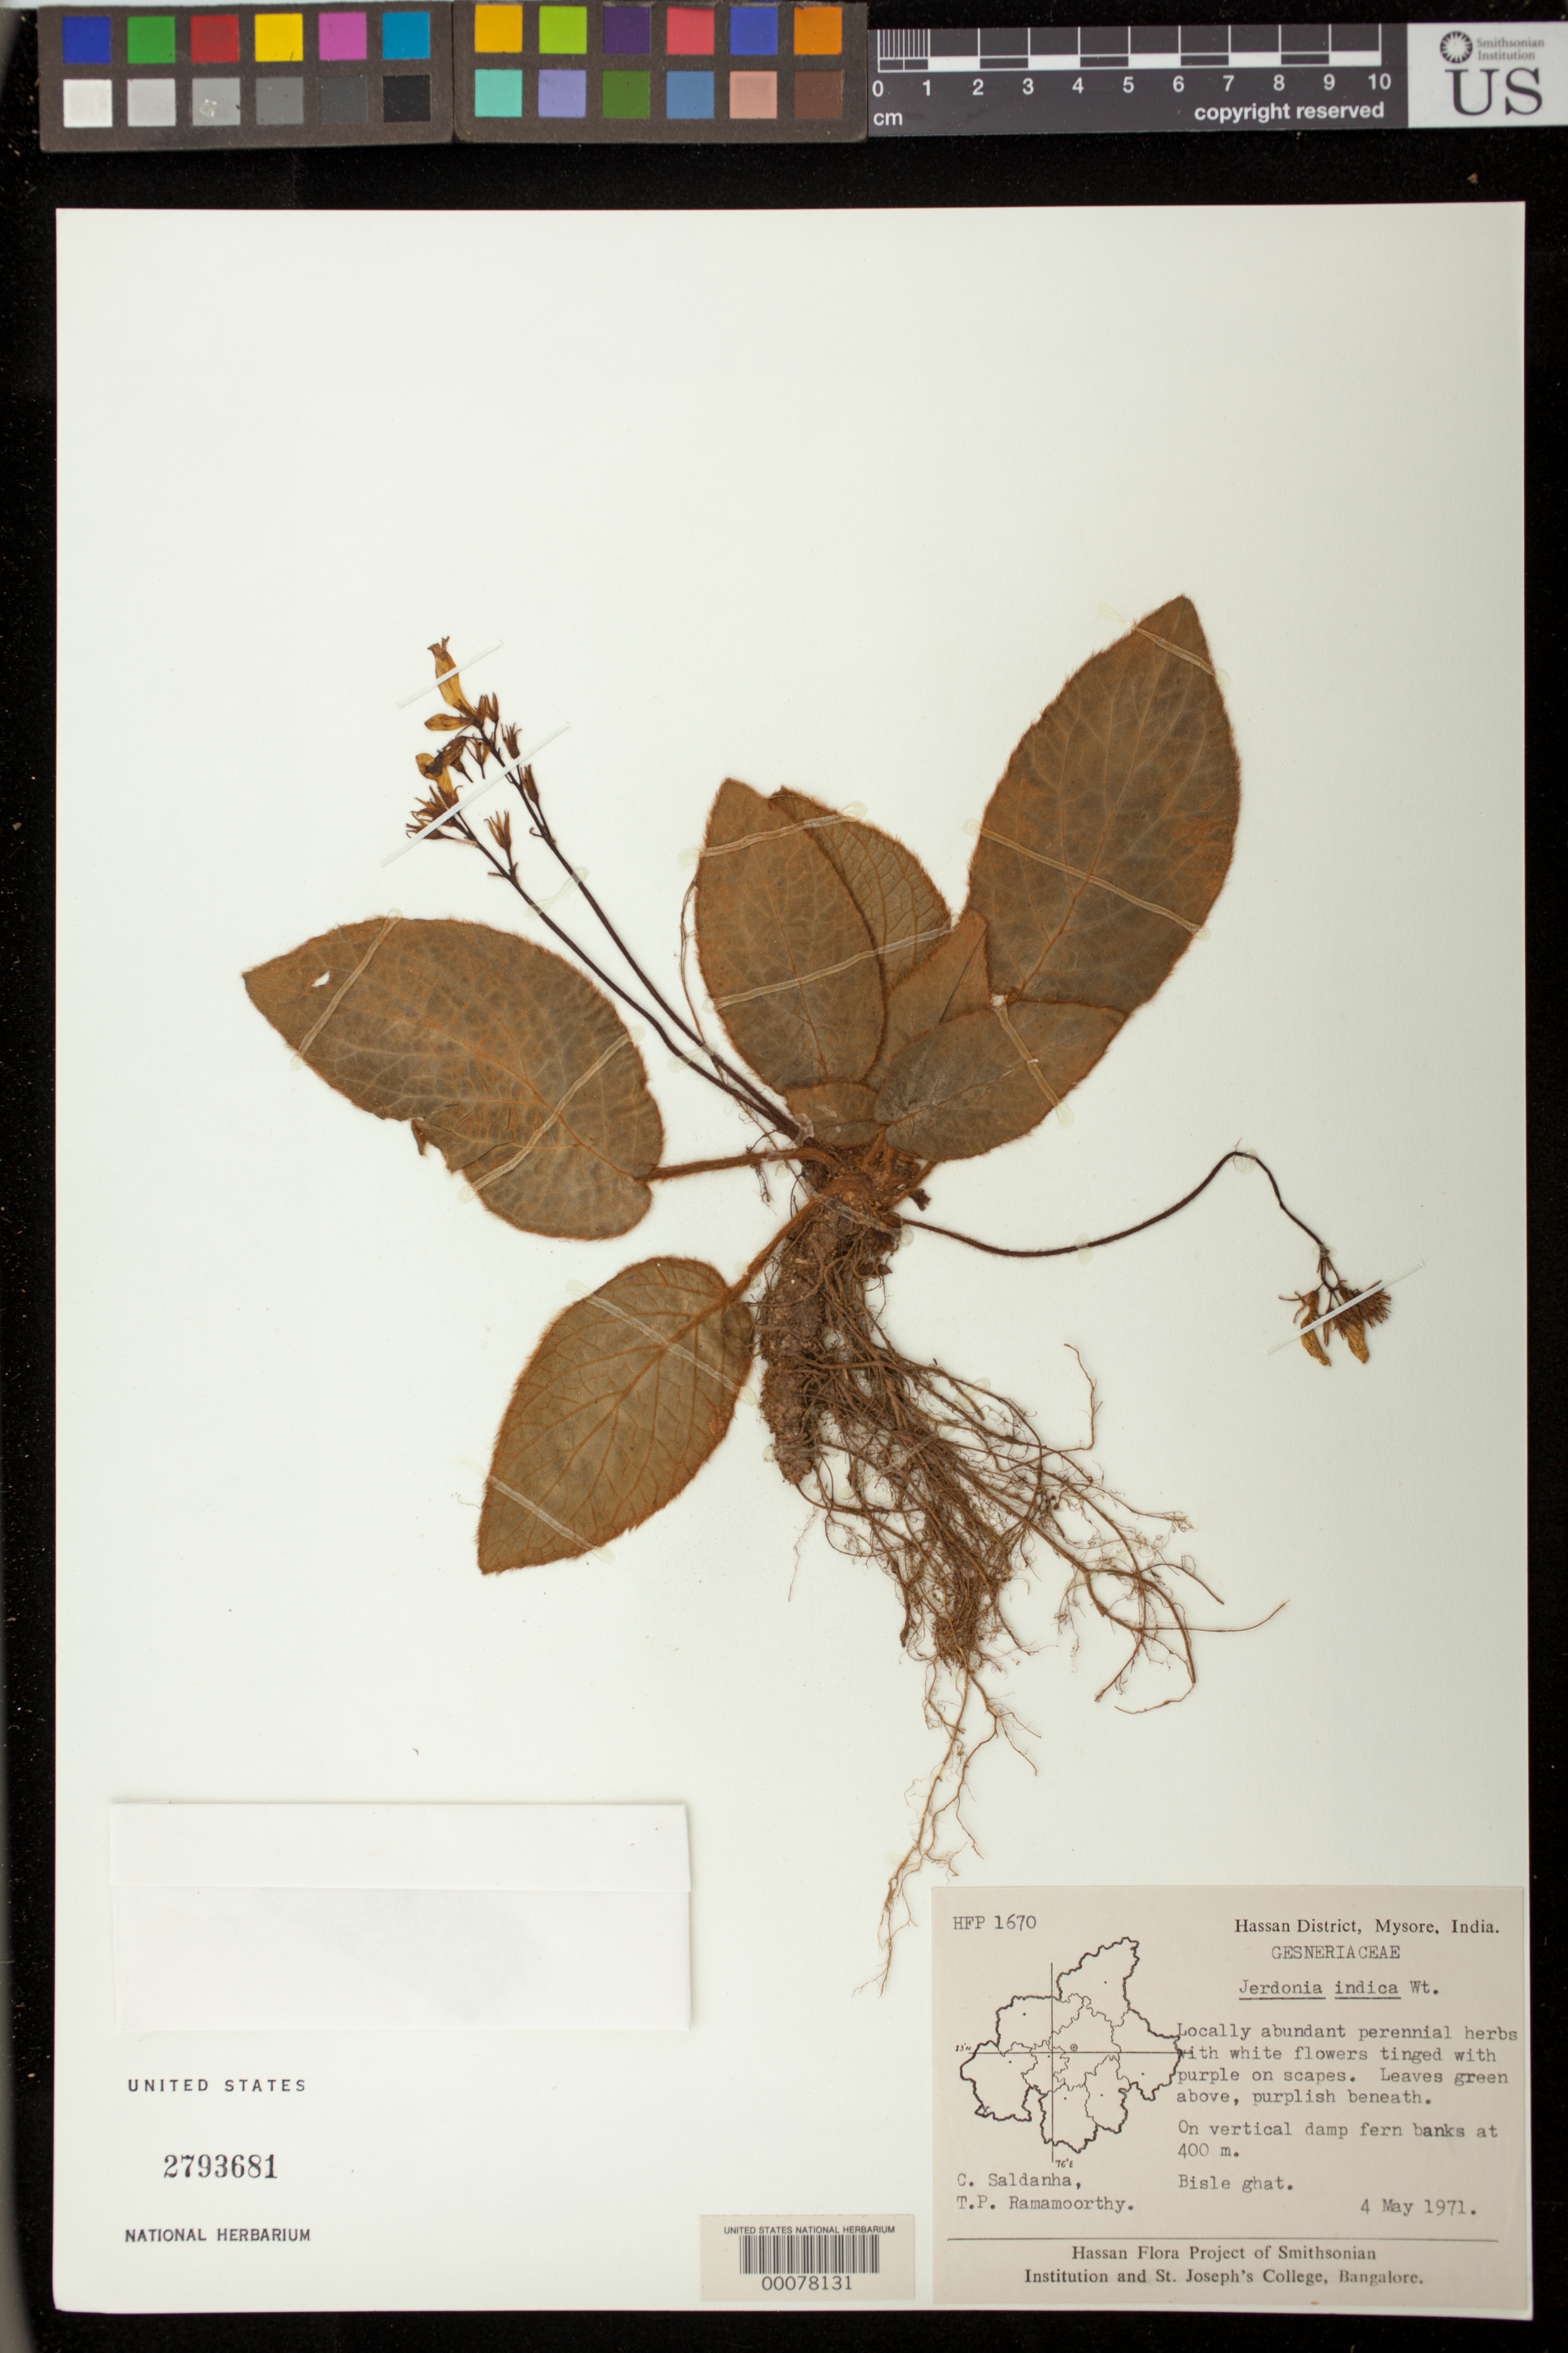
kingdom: Plantae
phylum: Tracheophyta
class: Magnoliopsida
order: Lamiales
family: Gesneriaceae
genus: Jerdonia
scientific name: Jerdonia indica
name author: Wight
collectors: C. J. Saldanha & T. P. Ramamoorthy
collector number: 1670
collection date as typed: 04 May 1971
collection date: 1971-05-04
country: India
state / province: Karnataka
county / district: Mysore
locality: Hassan (dist.), Bisle ghat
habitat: On vertical damp fern banks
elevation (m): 400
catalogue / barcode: US 2793681